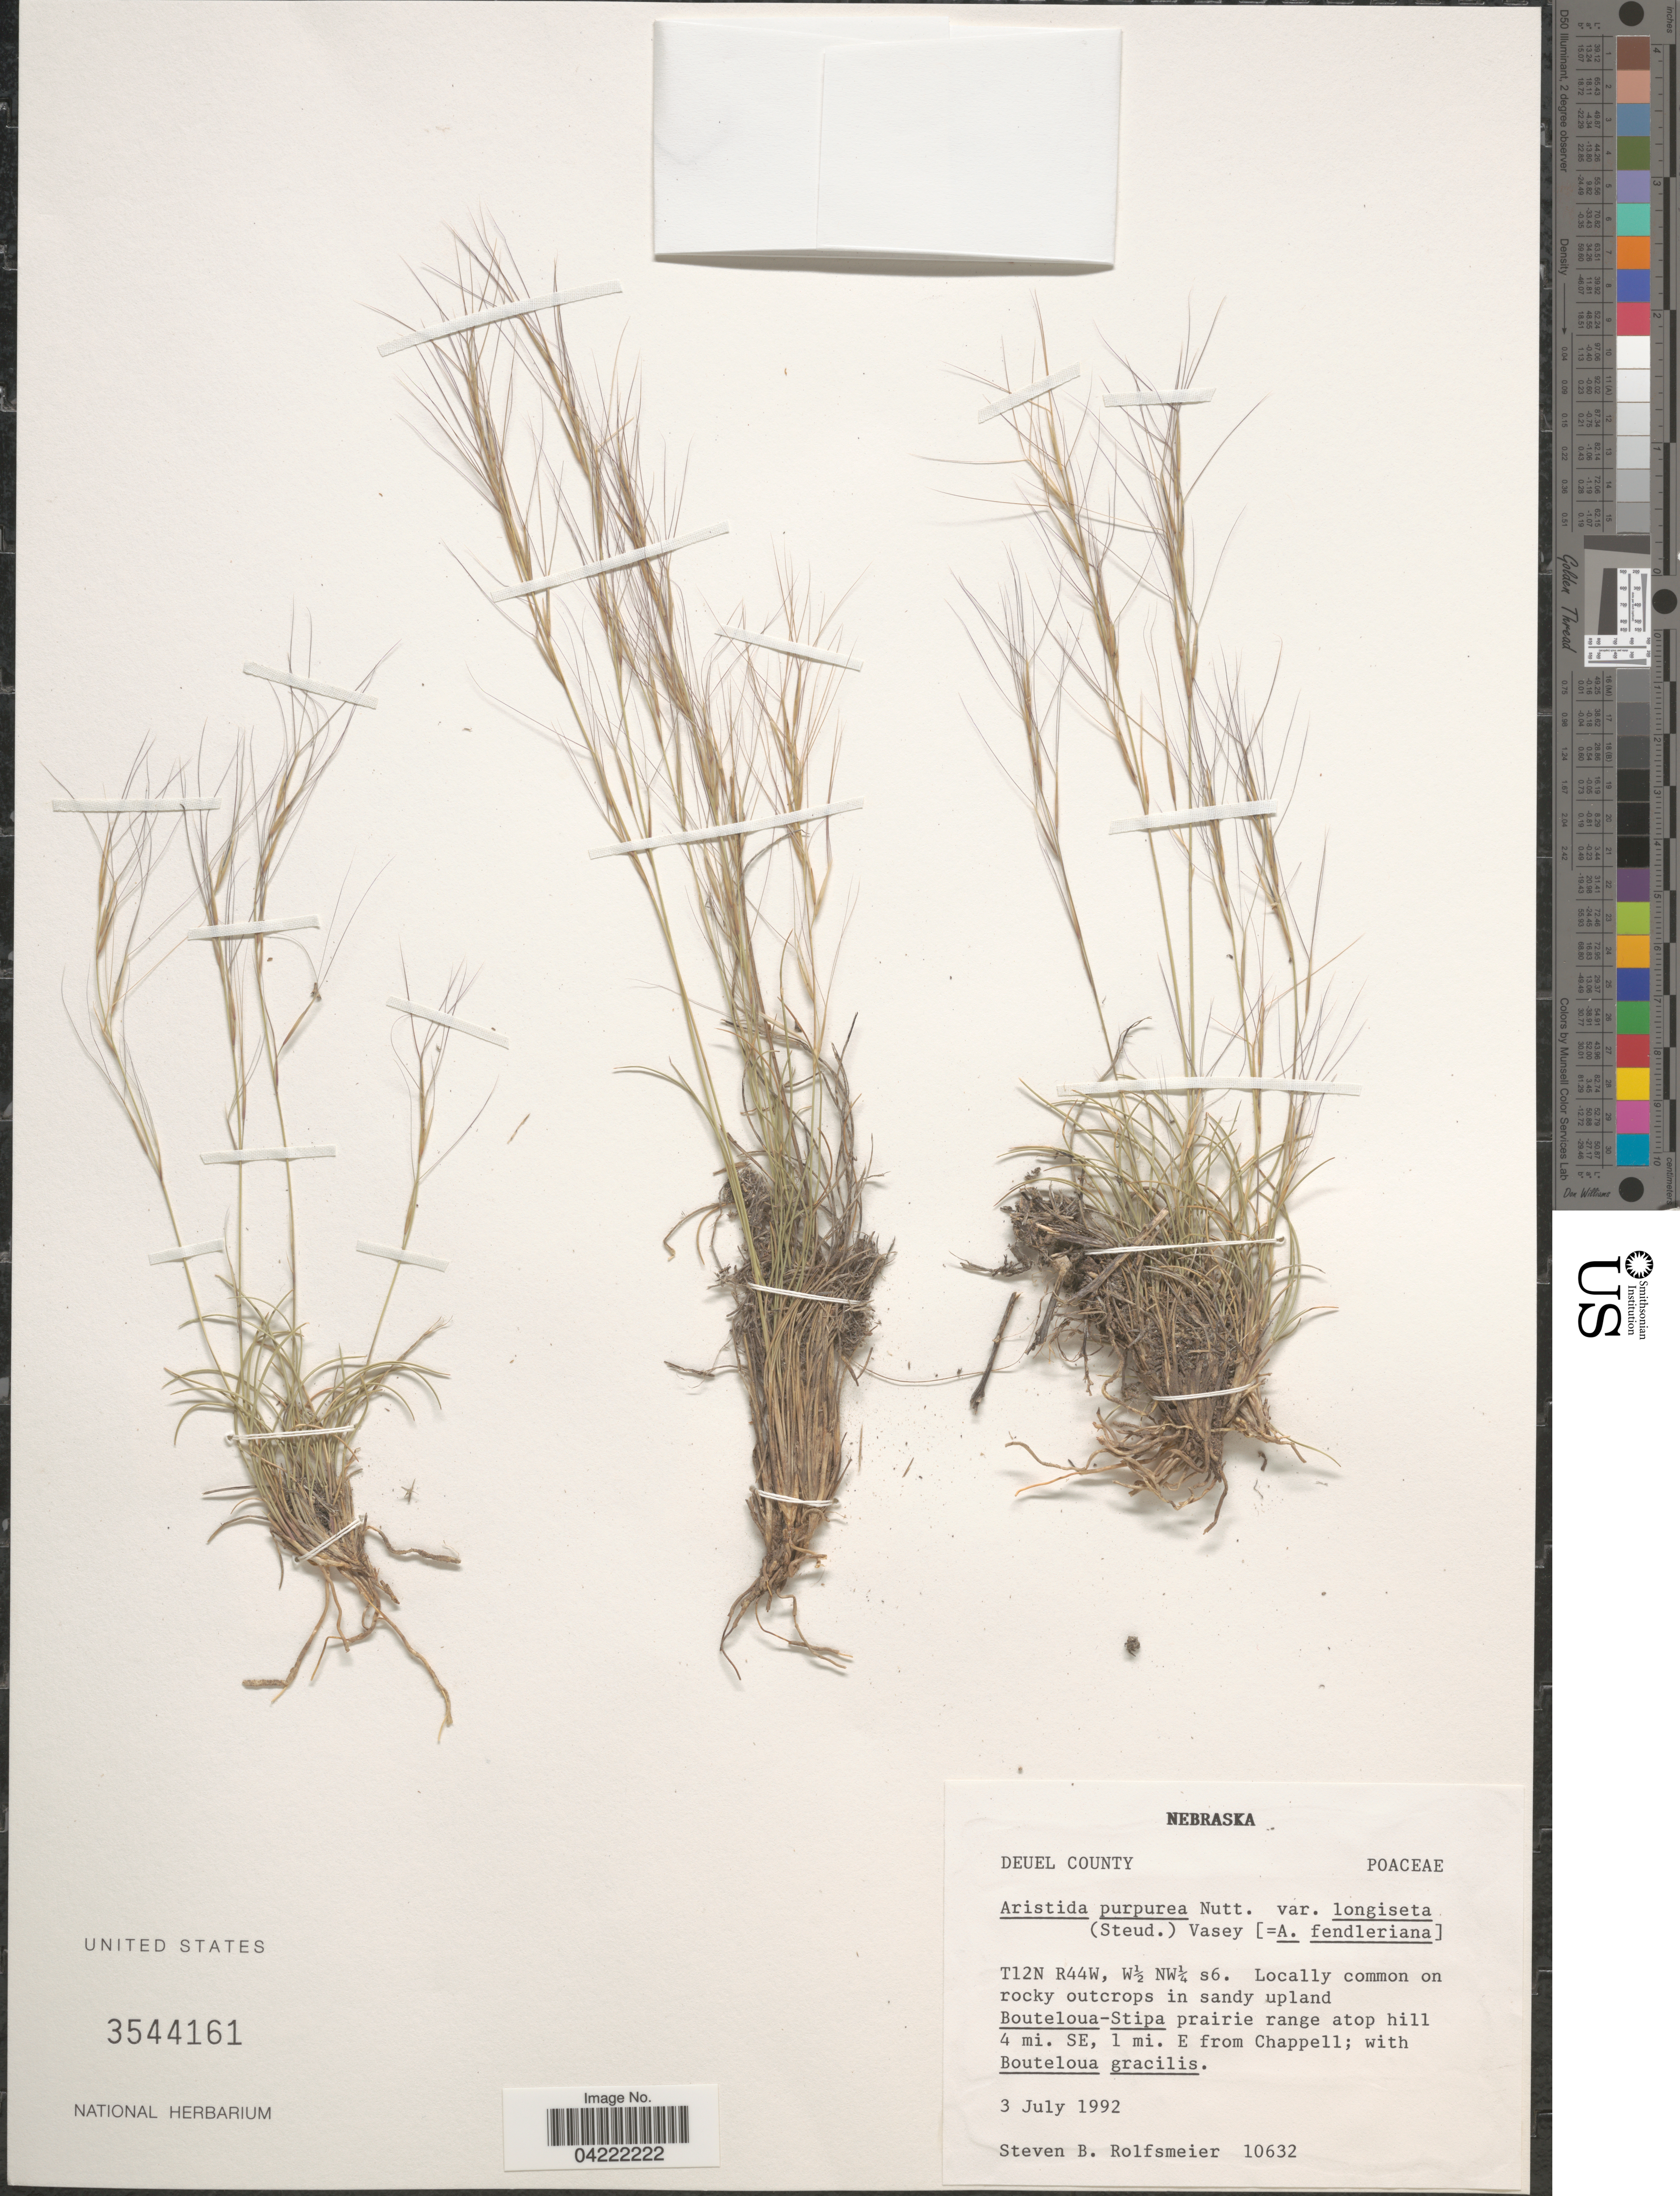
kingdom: Plantae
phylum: Tracheophyta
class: Liliopsida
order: Poales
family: Poaceae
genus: Aristida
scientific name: Aristida purpurea var. longiseta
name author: (Steud.) Vasey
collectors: S. Rolfsmeier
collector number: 10632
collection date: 1992-07-03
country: United States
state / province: Nebraska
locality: Deuel County. T12N R44W, W1/2 NW1/4 s6. Prairie range atop hill 4 mi. SE, 1 mi. E from Chapell.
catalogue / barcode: US 3544161